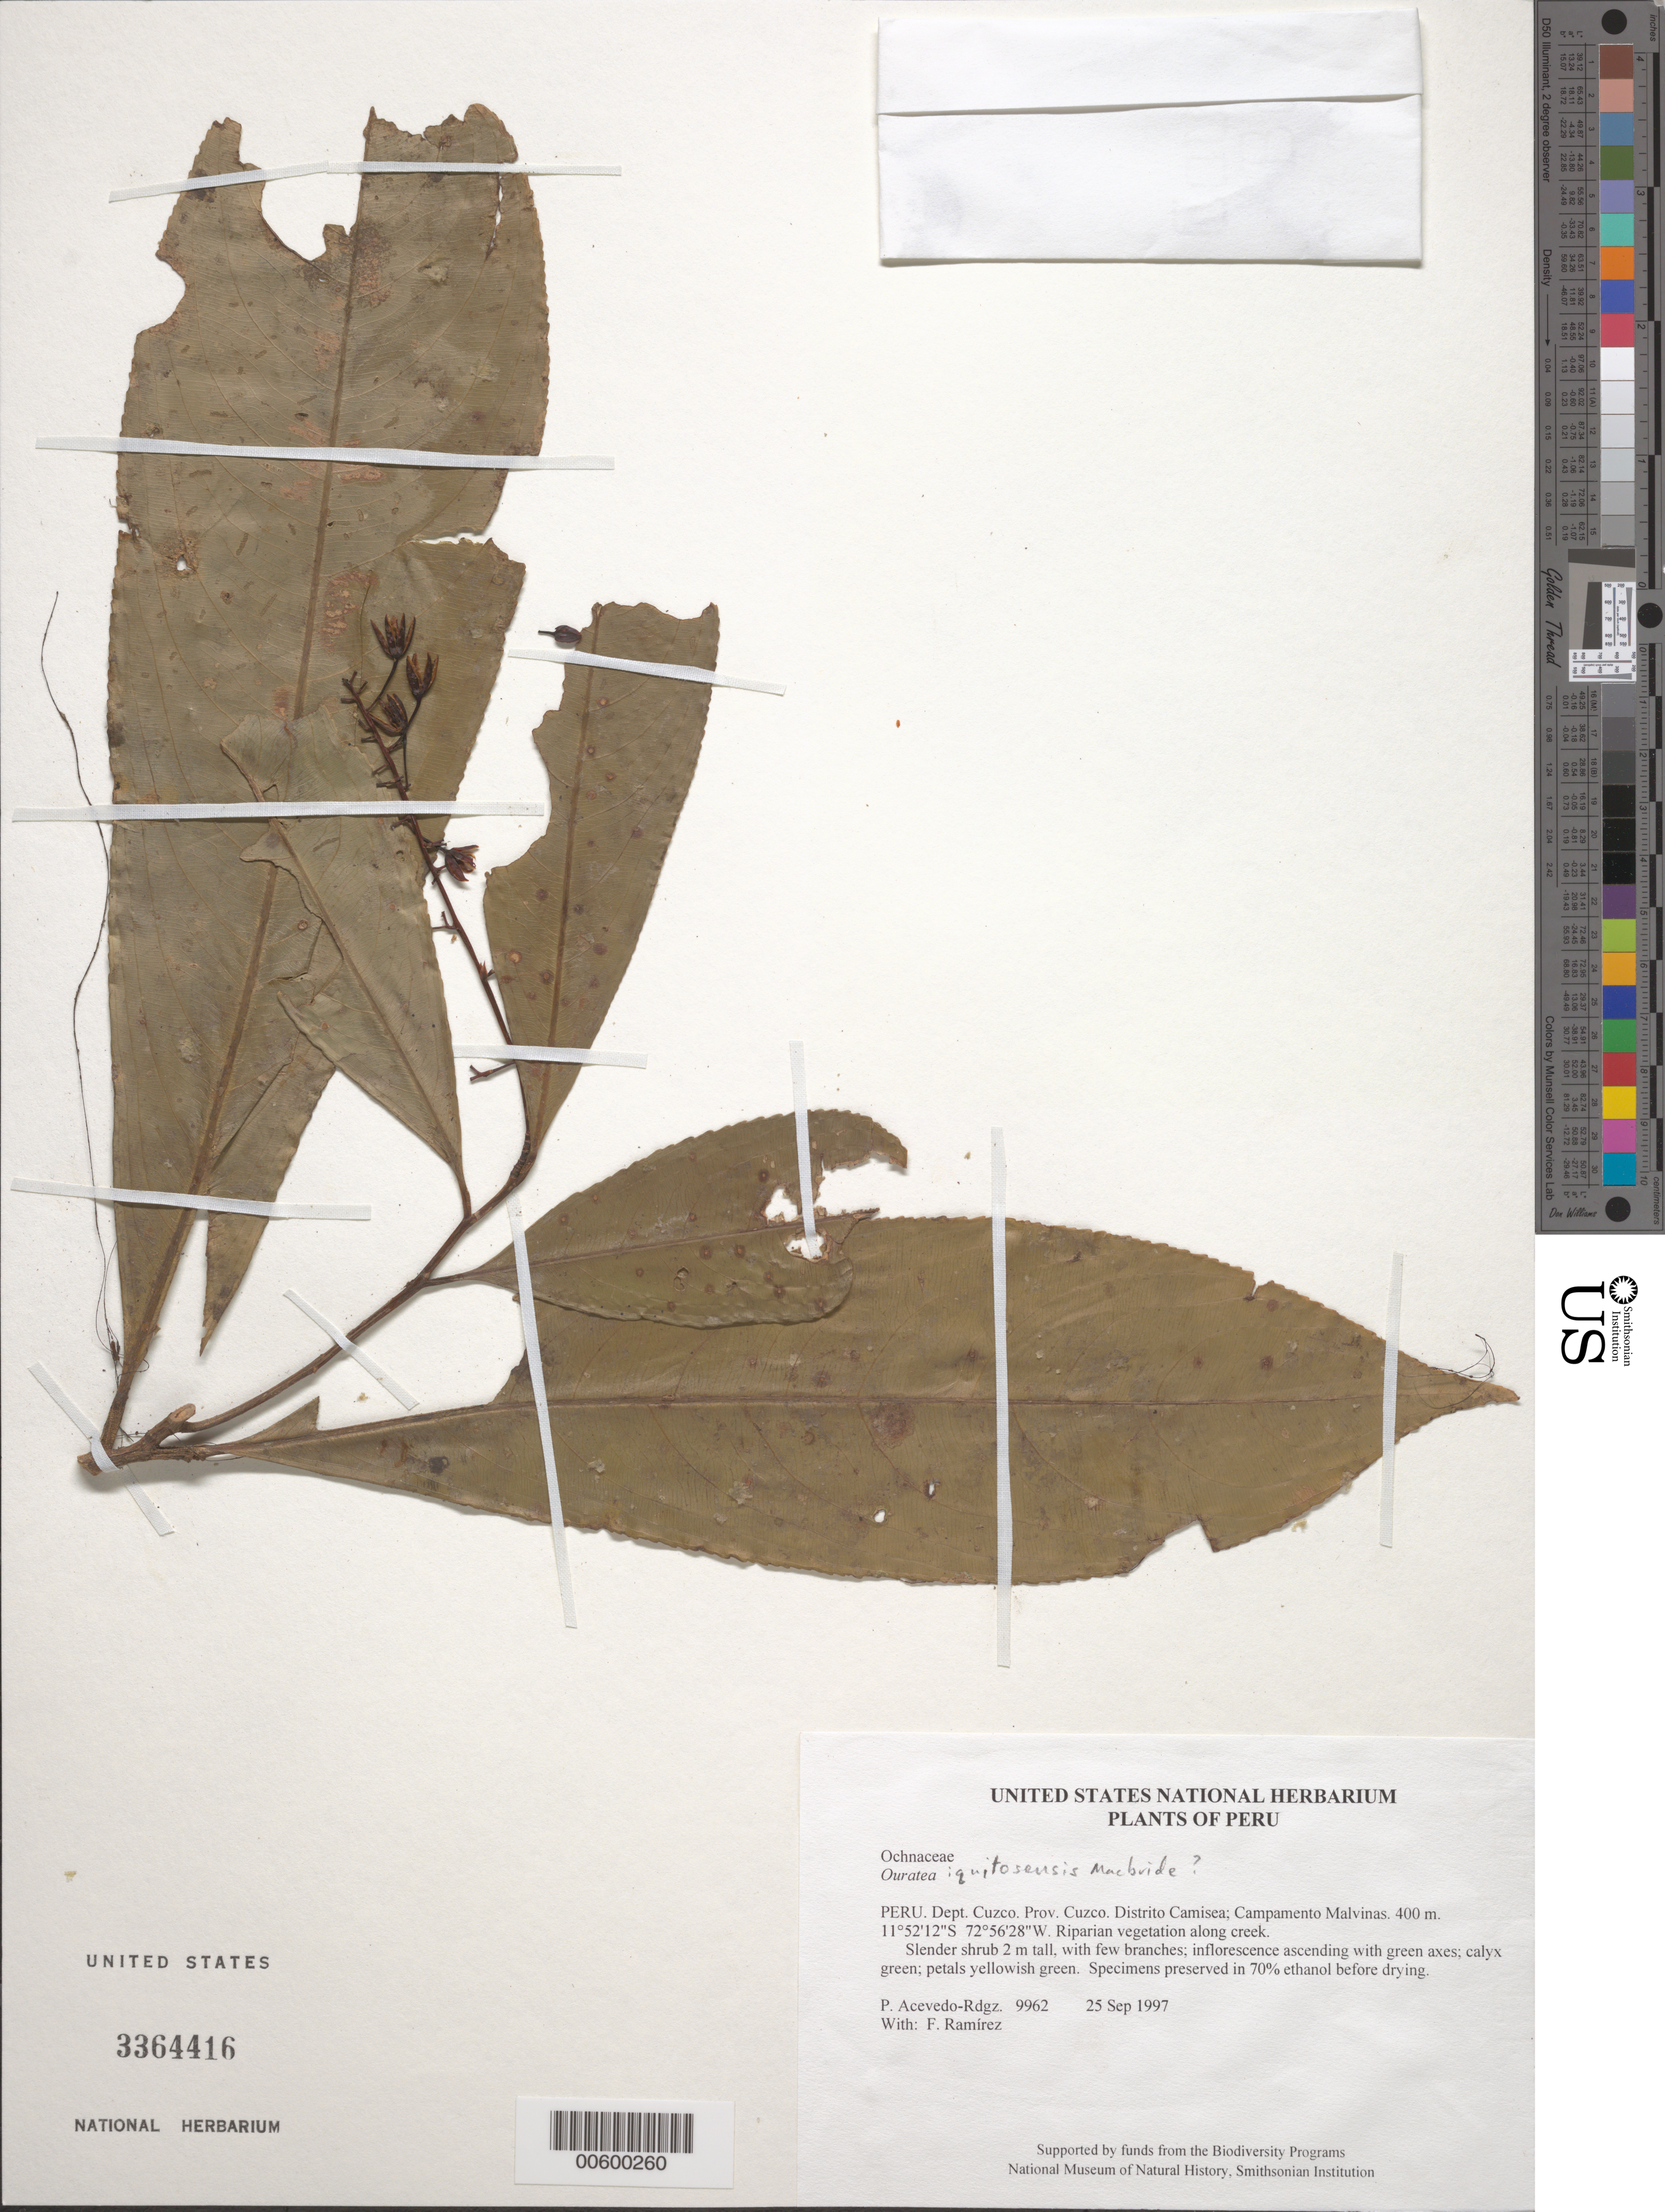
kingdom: Plantae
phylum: Tracheophyta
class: Magnoliopsida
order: Malpighiales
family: Ochnaceae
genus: Ouratea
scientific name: Ouratea iquitoensis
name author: J.F. Macbr.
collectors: P. Acevedo-Rodr. & F. Ramirez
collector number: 9962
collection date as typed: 25 Sep 1997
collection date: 1997-09-25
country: Peru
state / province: Cusco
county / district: Cusco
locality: Distrito Camisea; Campamento Malvinas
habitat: Riparian vegetation along creek.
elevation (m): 400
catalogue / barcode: US 3364416